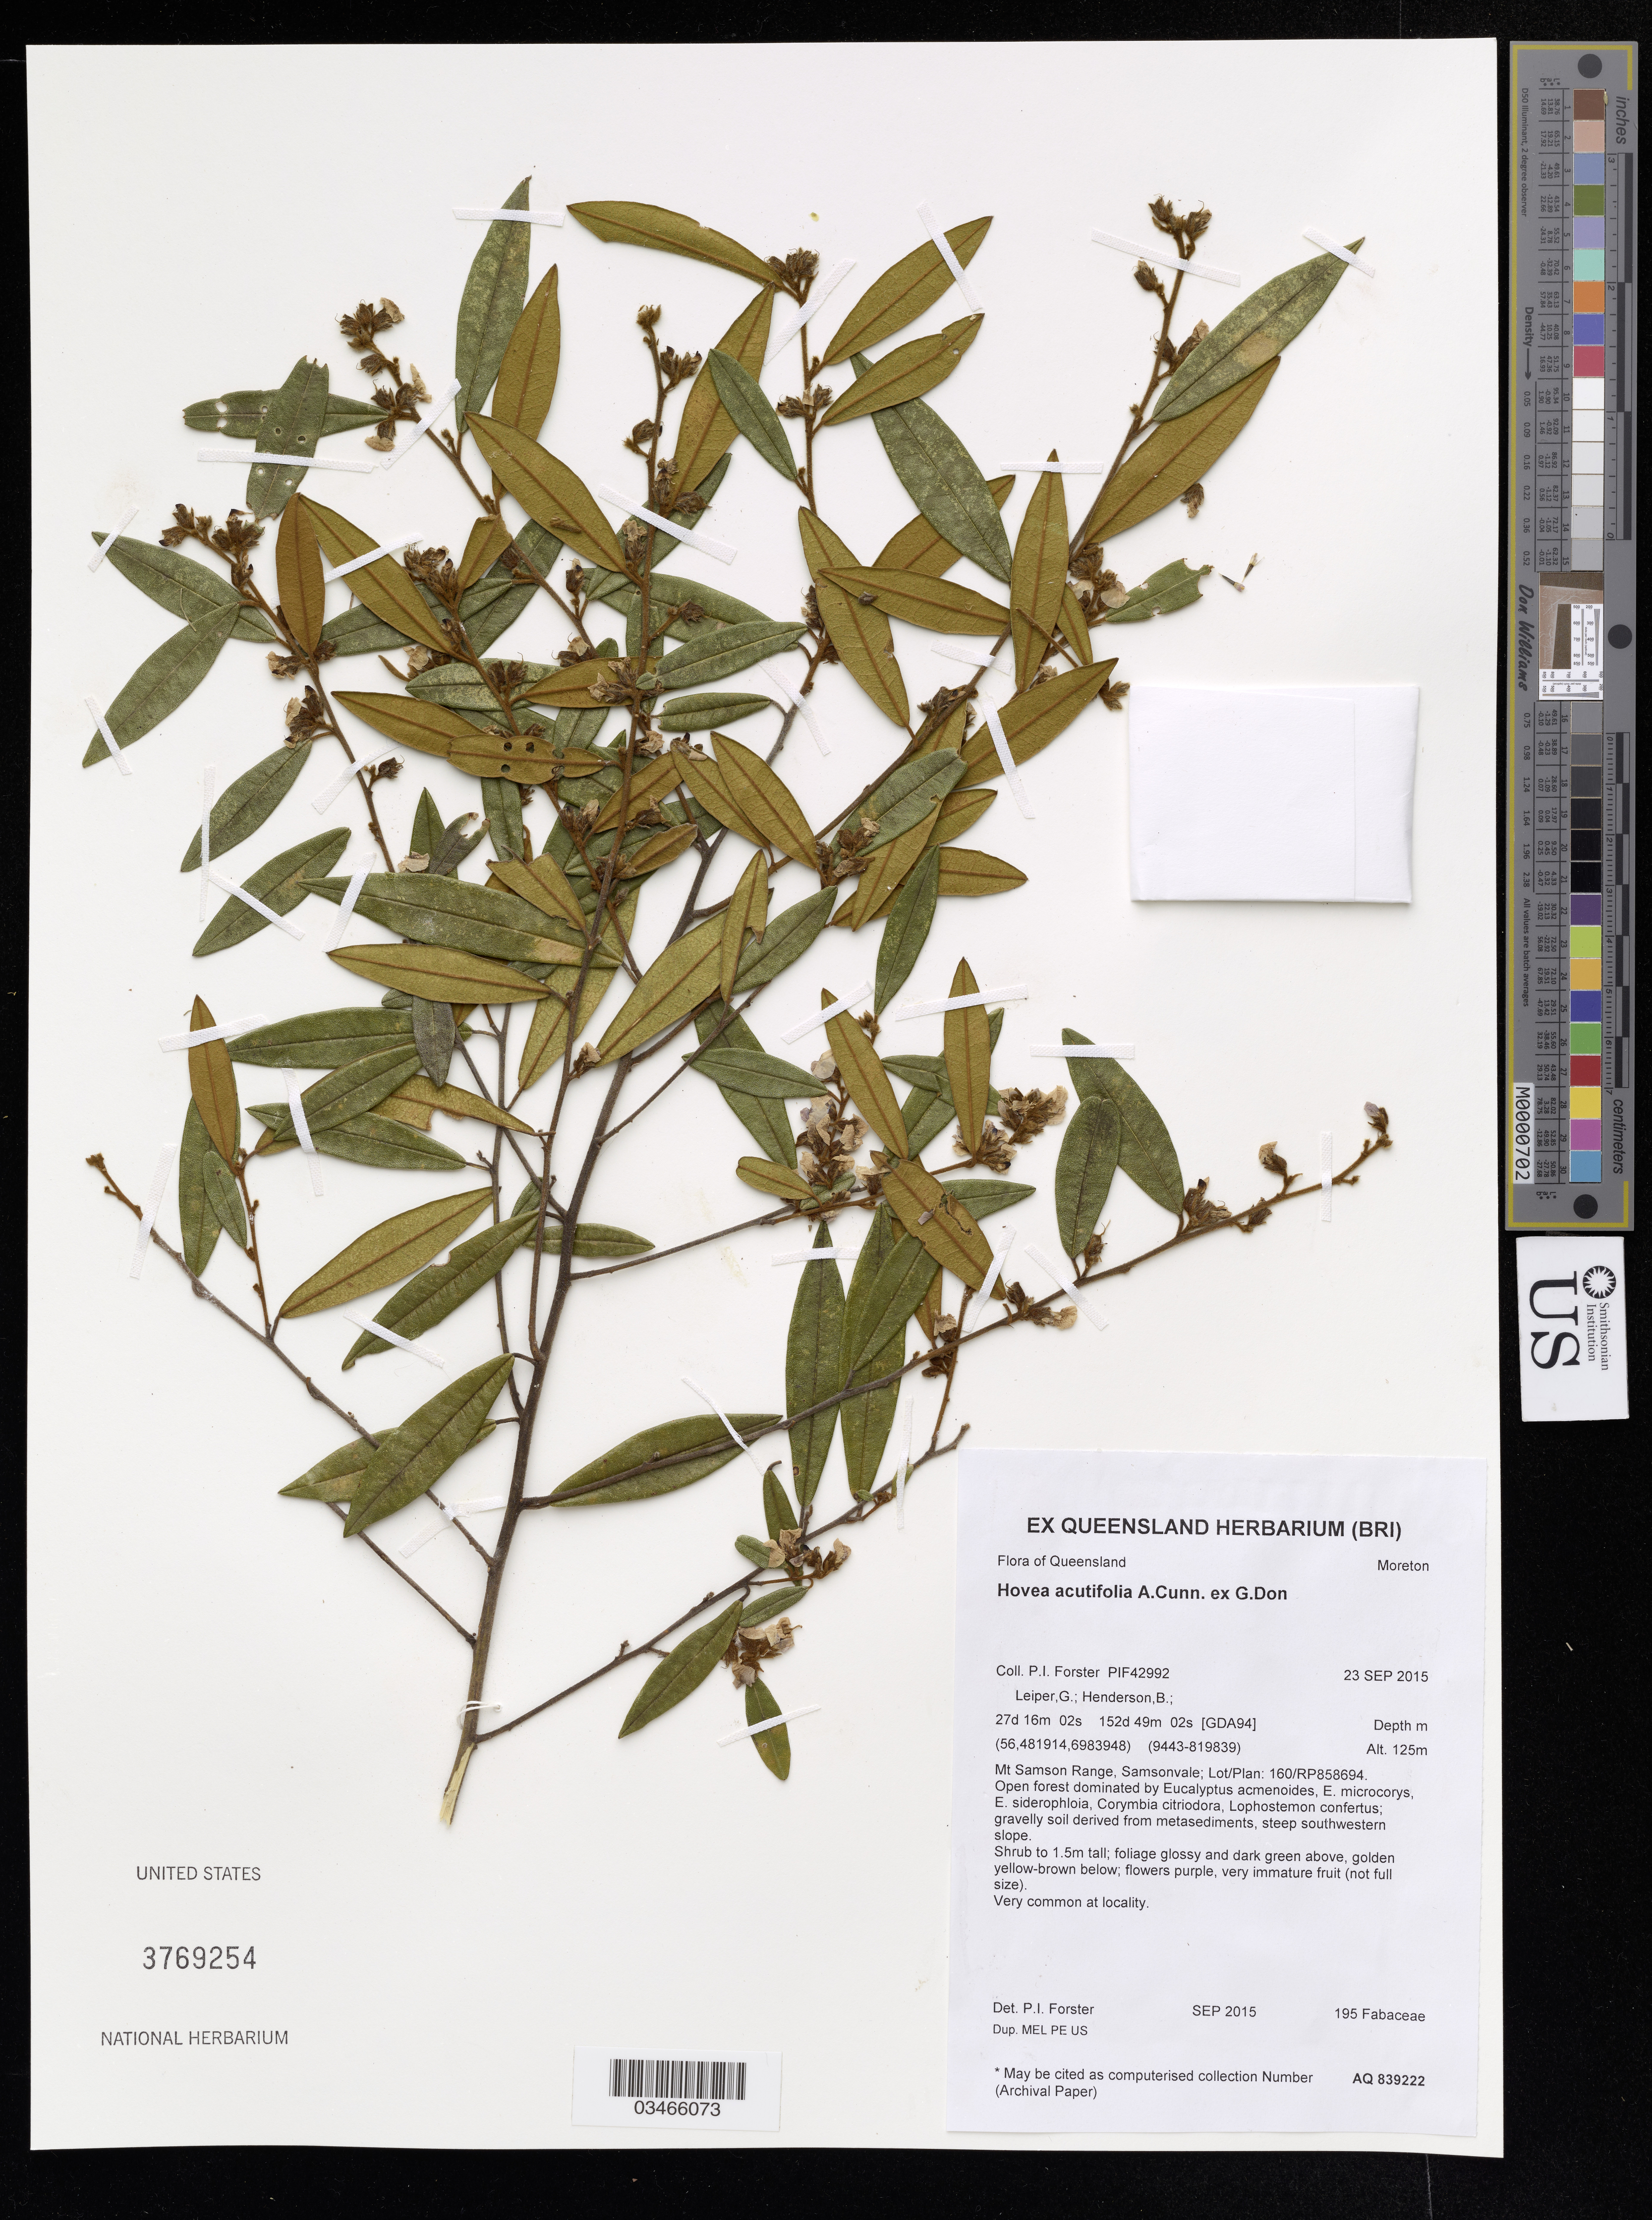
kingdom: Plantae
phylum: Tracheophyta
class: Magnoliopsida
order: Fabales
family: Fabaceae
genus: Hovea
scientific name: Hovea acutifolia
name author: G. Don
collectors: P. Forster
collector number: PIF42992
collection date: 2015-09-23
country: Australia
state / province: Queensland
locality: Moreton. Mt Samson Range, Samsonvale; Lot/Plan: 160/RP858694.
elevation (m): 125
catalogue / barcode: US 3769254